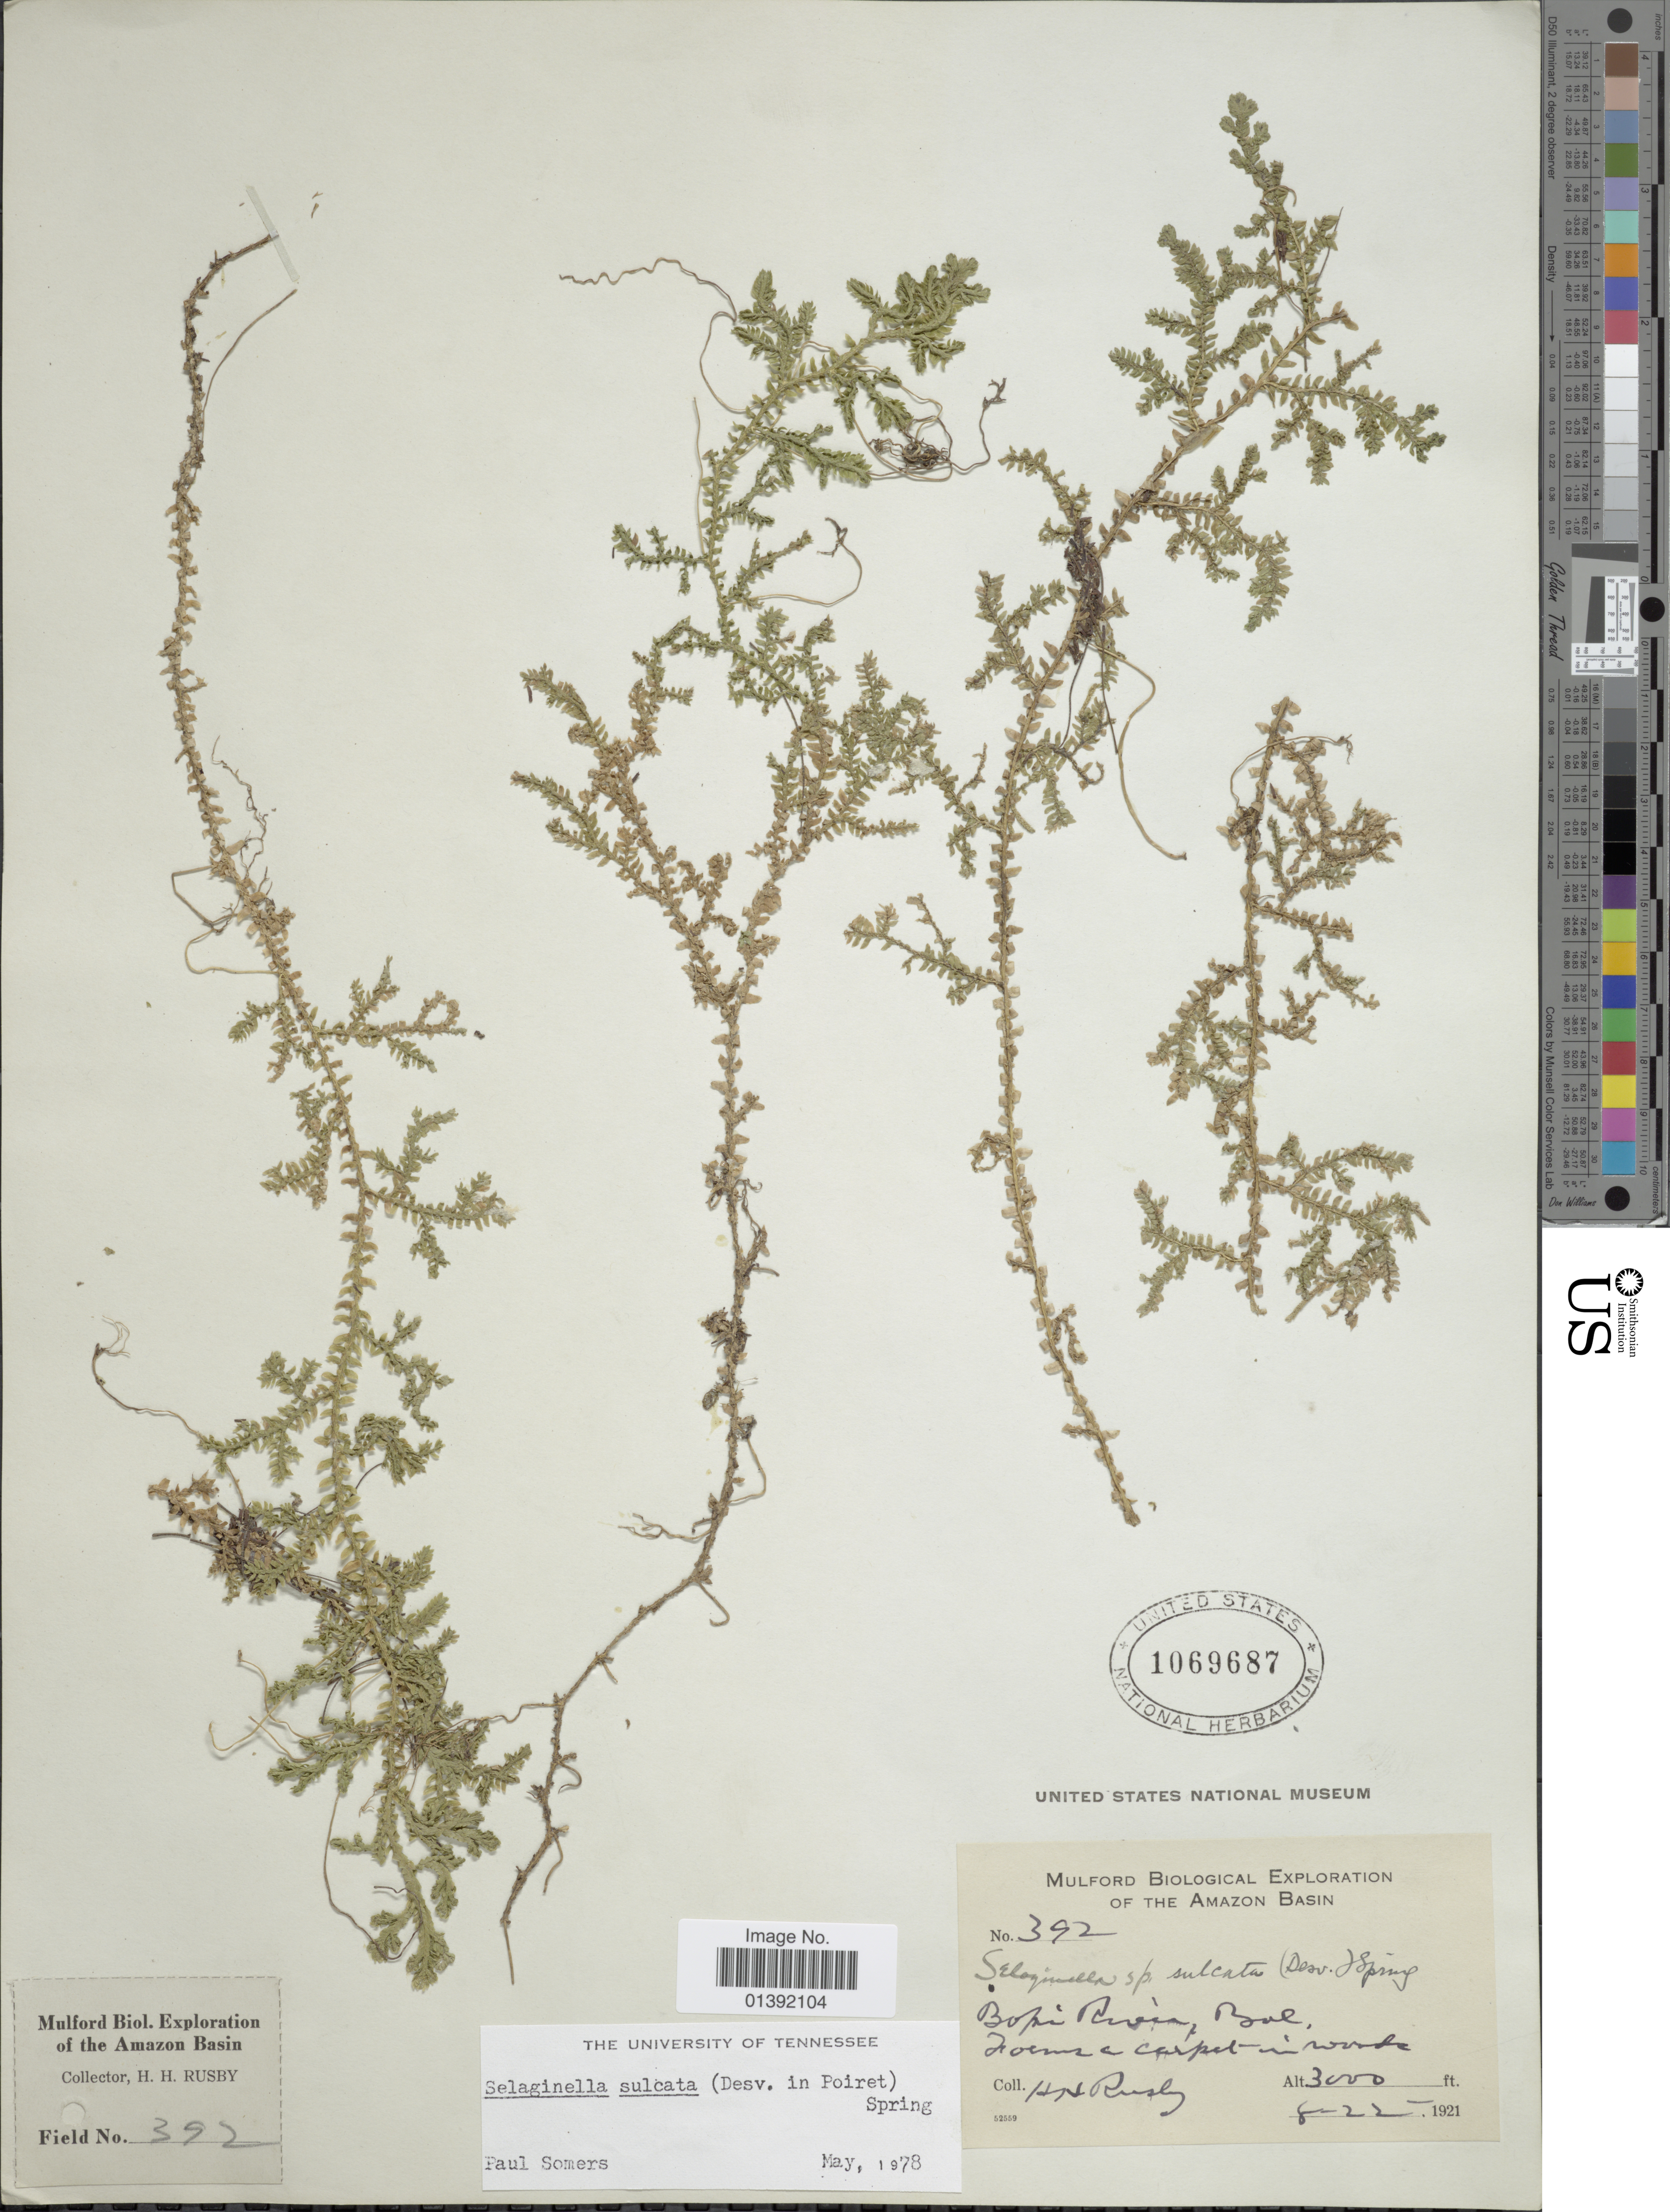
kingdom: Plantae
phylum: Tracheophyta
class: Lycopodiopsida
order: Selaginellales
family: Selaginellaceae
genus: Selaginella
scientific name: Selaginella sulcata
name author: (Desv. ex Poir.) Spring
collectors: H. H. Rusby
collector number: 392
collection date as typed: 8-22-1921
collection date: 1921-08-22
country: Bolivia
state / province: La Paz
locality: Bopi River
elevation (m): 914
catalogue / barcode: US 1069687